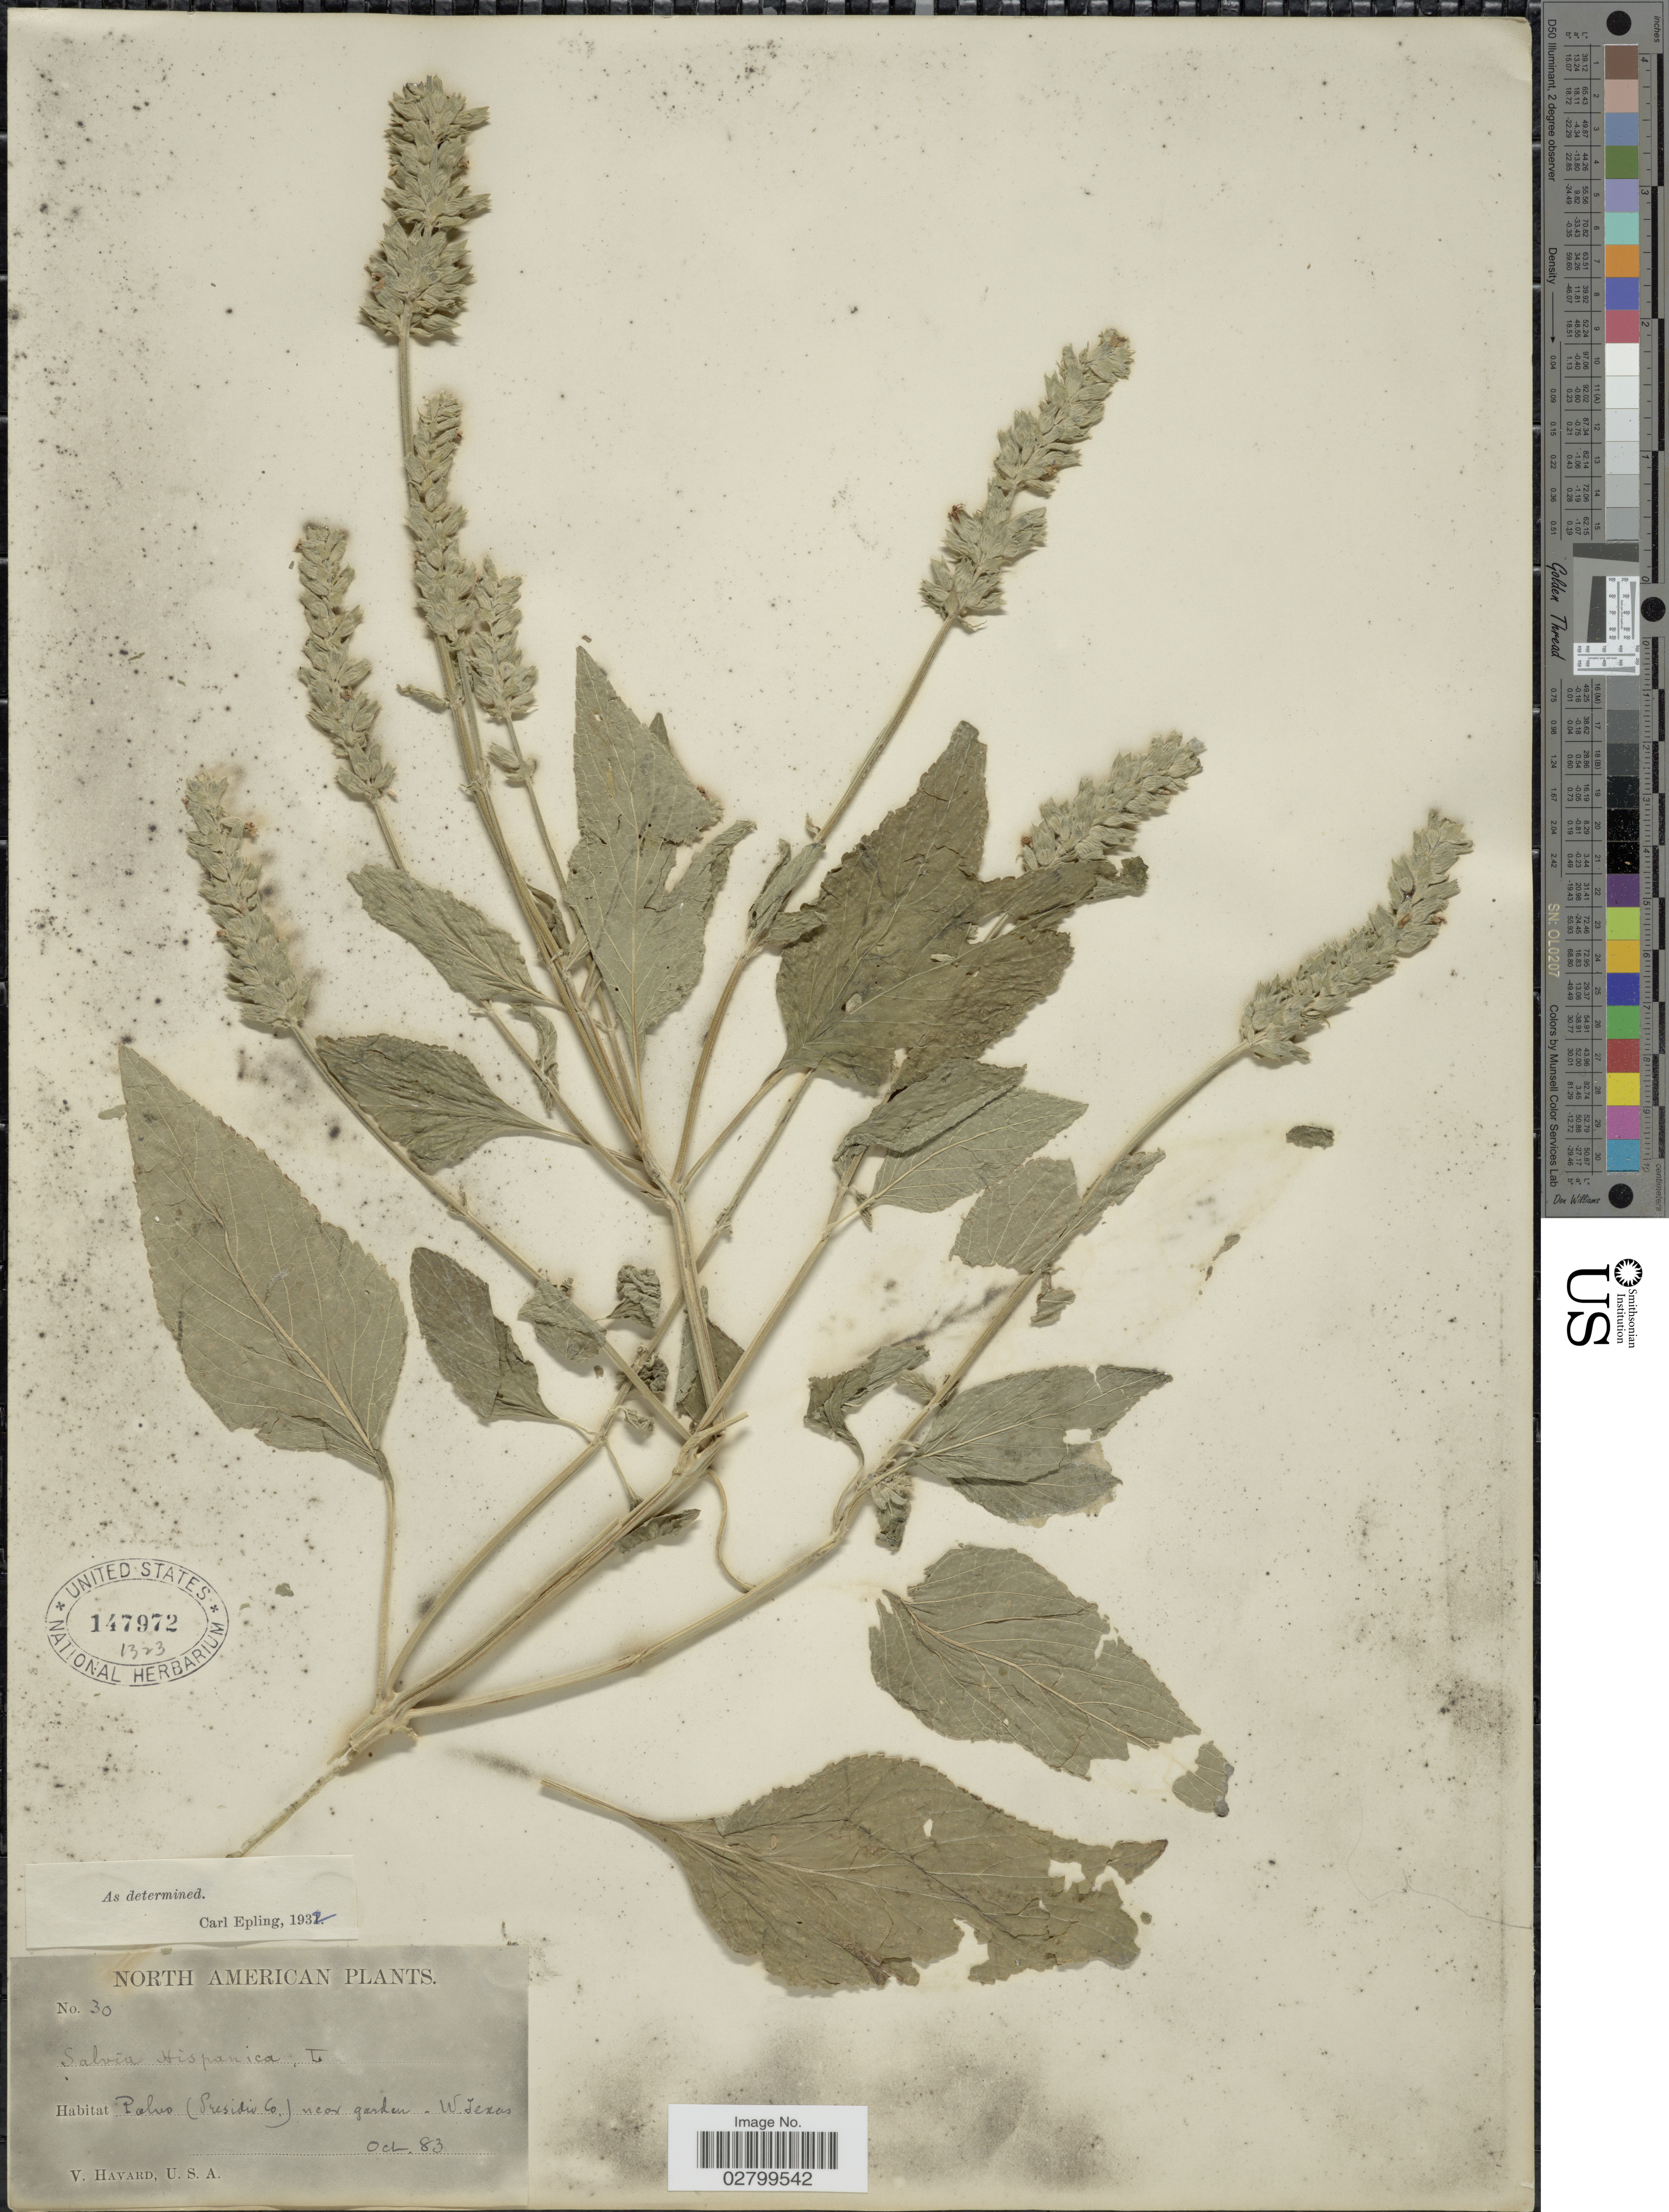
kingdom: Plantae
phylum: Tracheophyta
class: Magnoliopsida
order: Lamiales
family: Lamiaceae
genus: Salvia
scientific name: Salvia hispanica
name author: L.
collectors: V. Havard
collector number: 30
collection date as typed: Transcribed d/m/y: /10/83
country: United States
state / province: Texas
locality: Palvo (Presidio Co.) near garden. W. Texas.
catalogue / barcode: US 147972